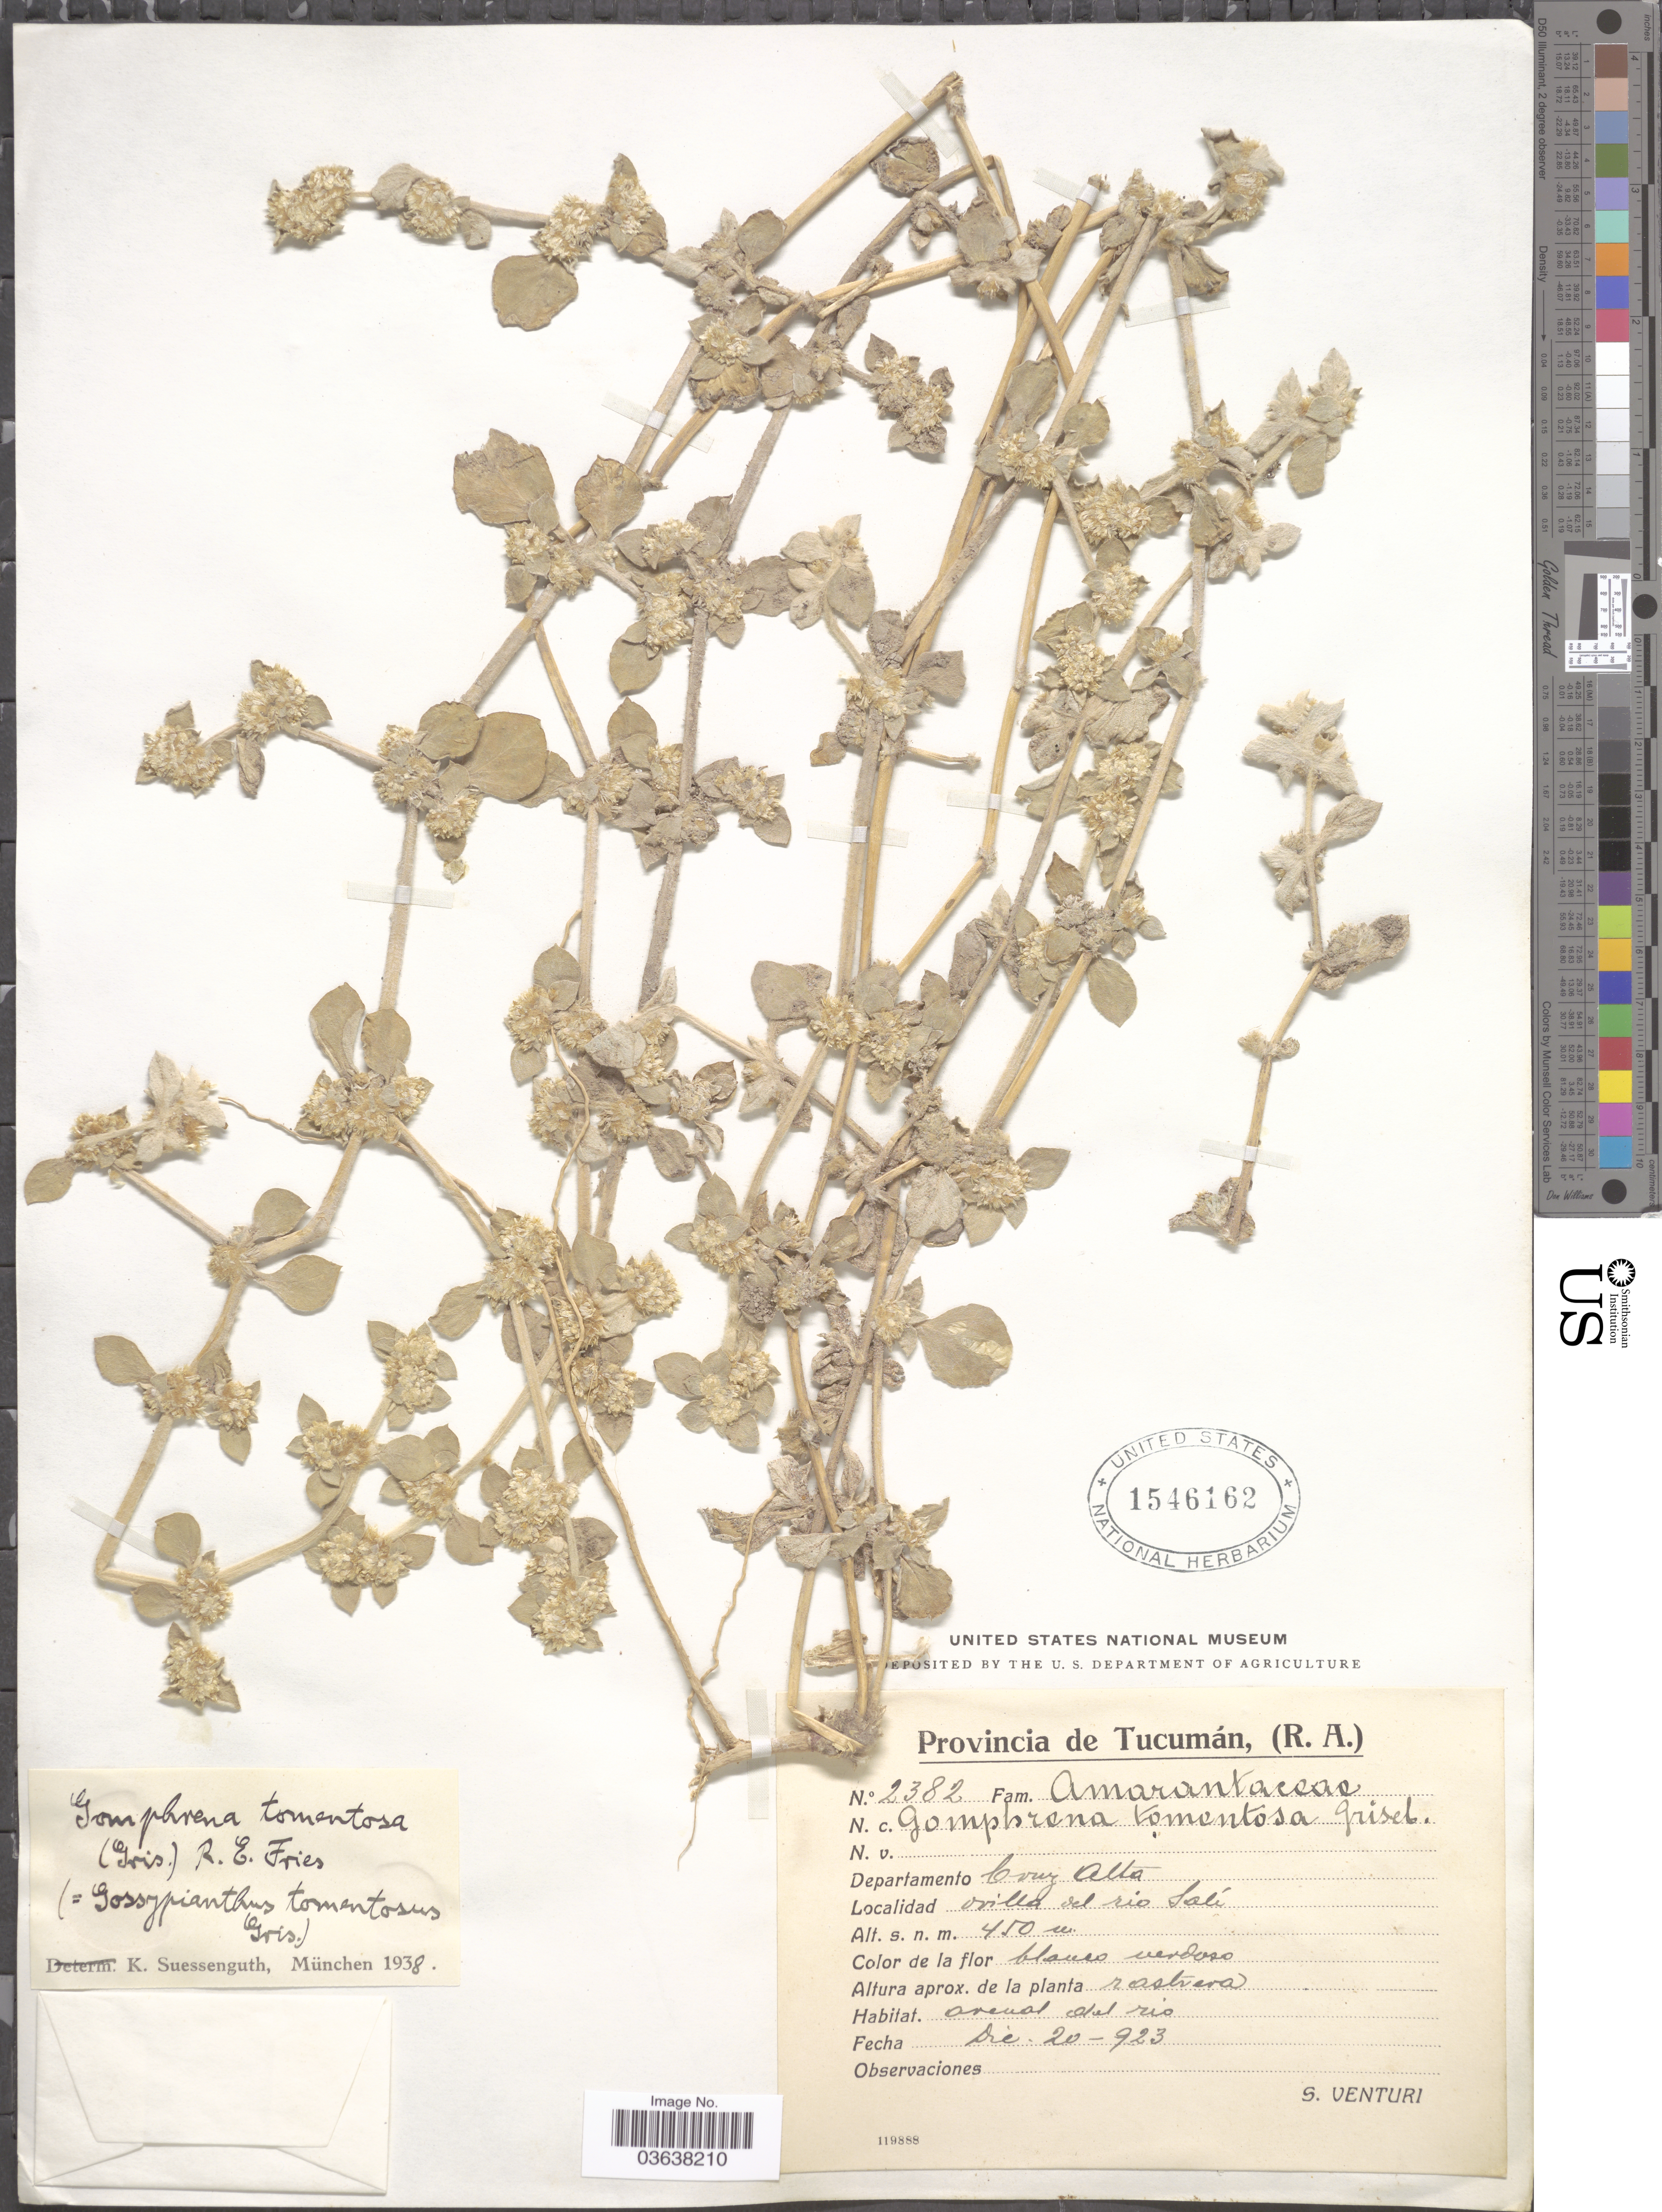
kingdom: Plantae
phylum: Tracheophyta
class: Magnoliopsida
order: Caryophyllales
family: Amaranthaceae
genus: Gomphrena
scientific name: Gomphrena tomentosa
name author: (Griseb.) R.E. Fr.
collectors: S. Venturi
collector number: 2382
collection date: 1923-12-20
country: Argentina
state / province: Tucuman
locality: Departamento Cruz Alta. Orilla del rio Salí.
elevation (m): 450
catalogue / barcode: US 1546162